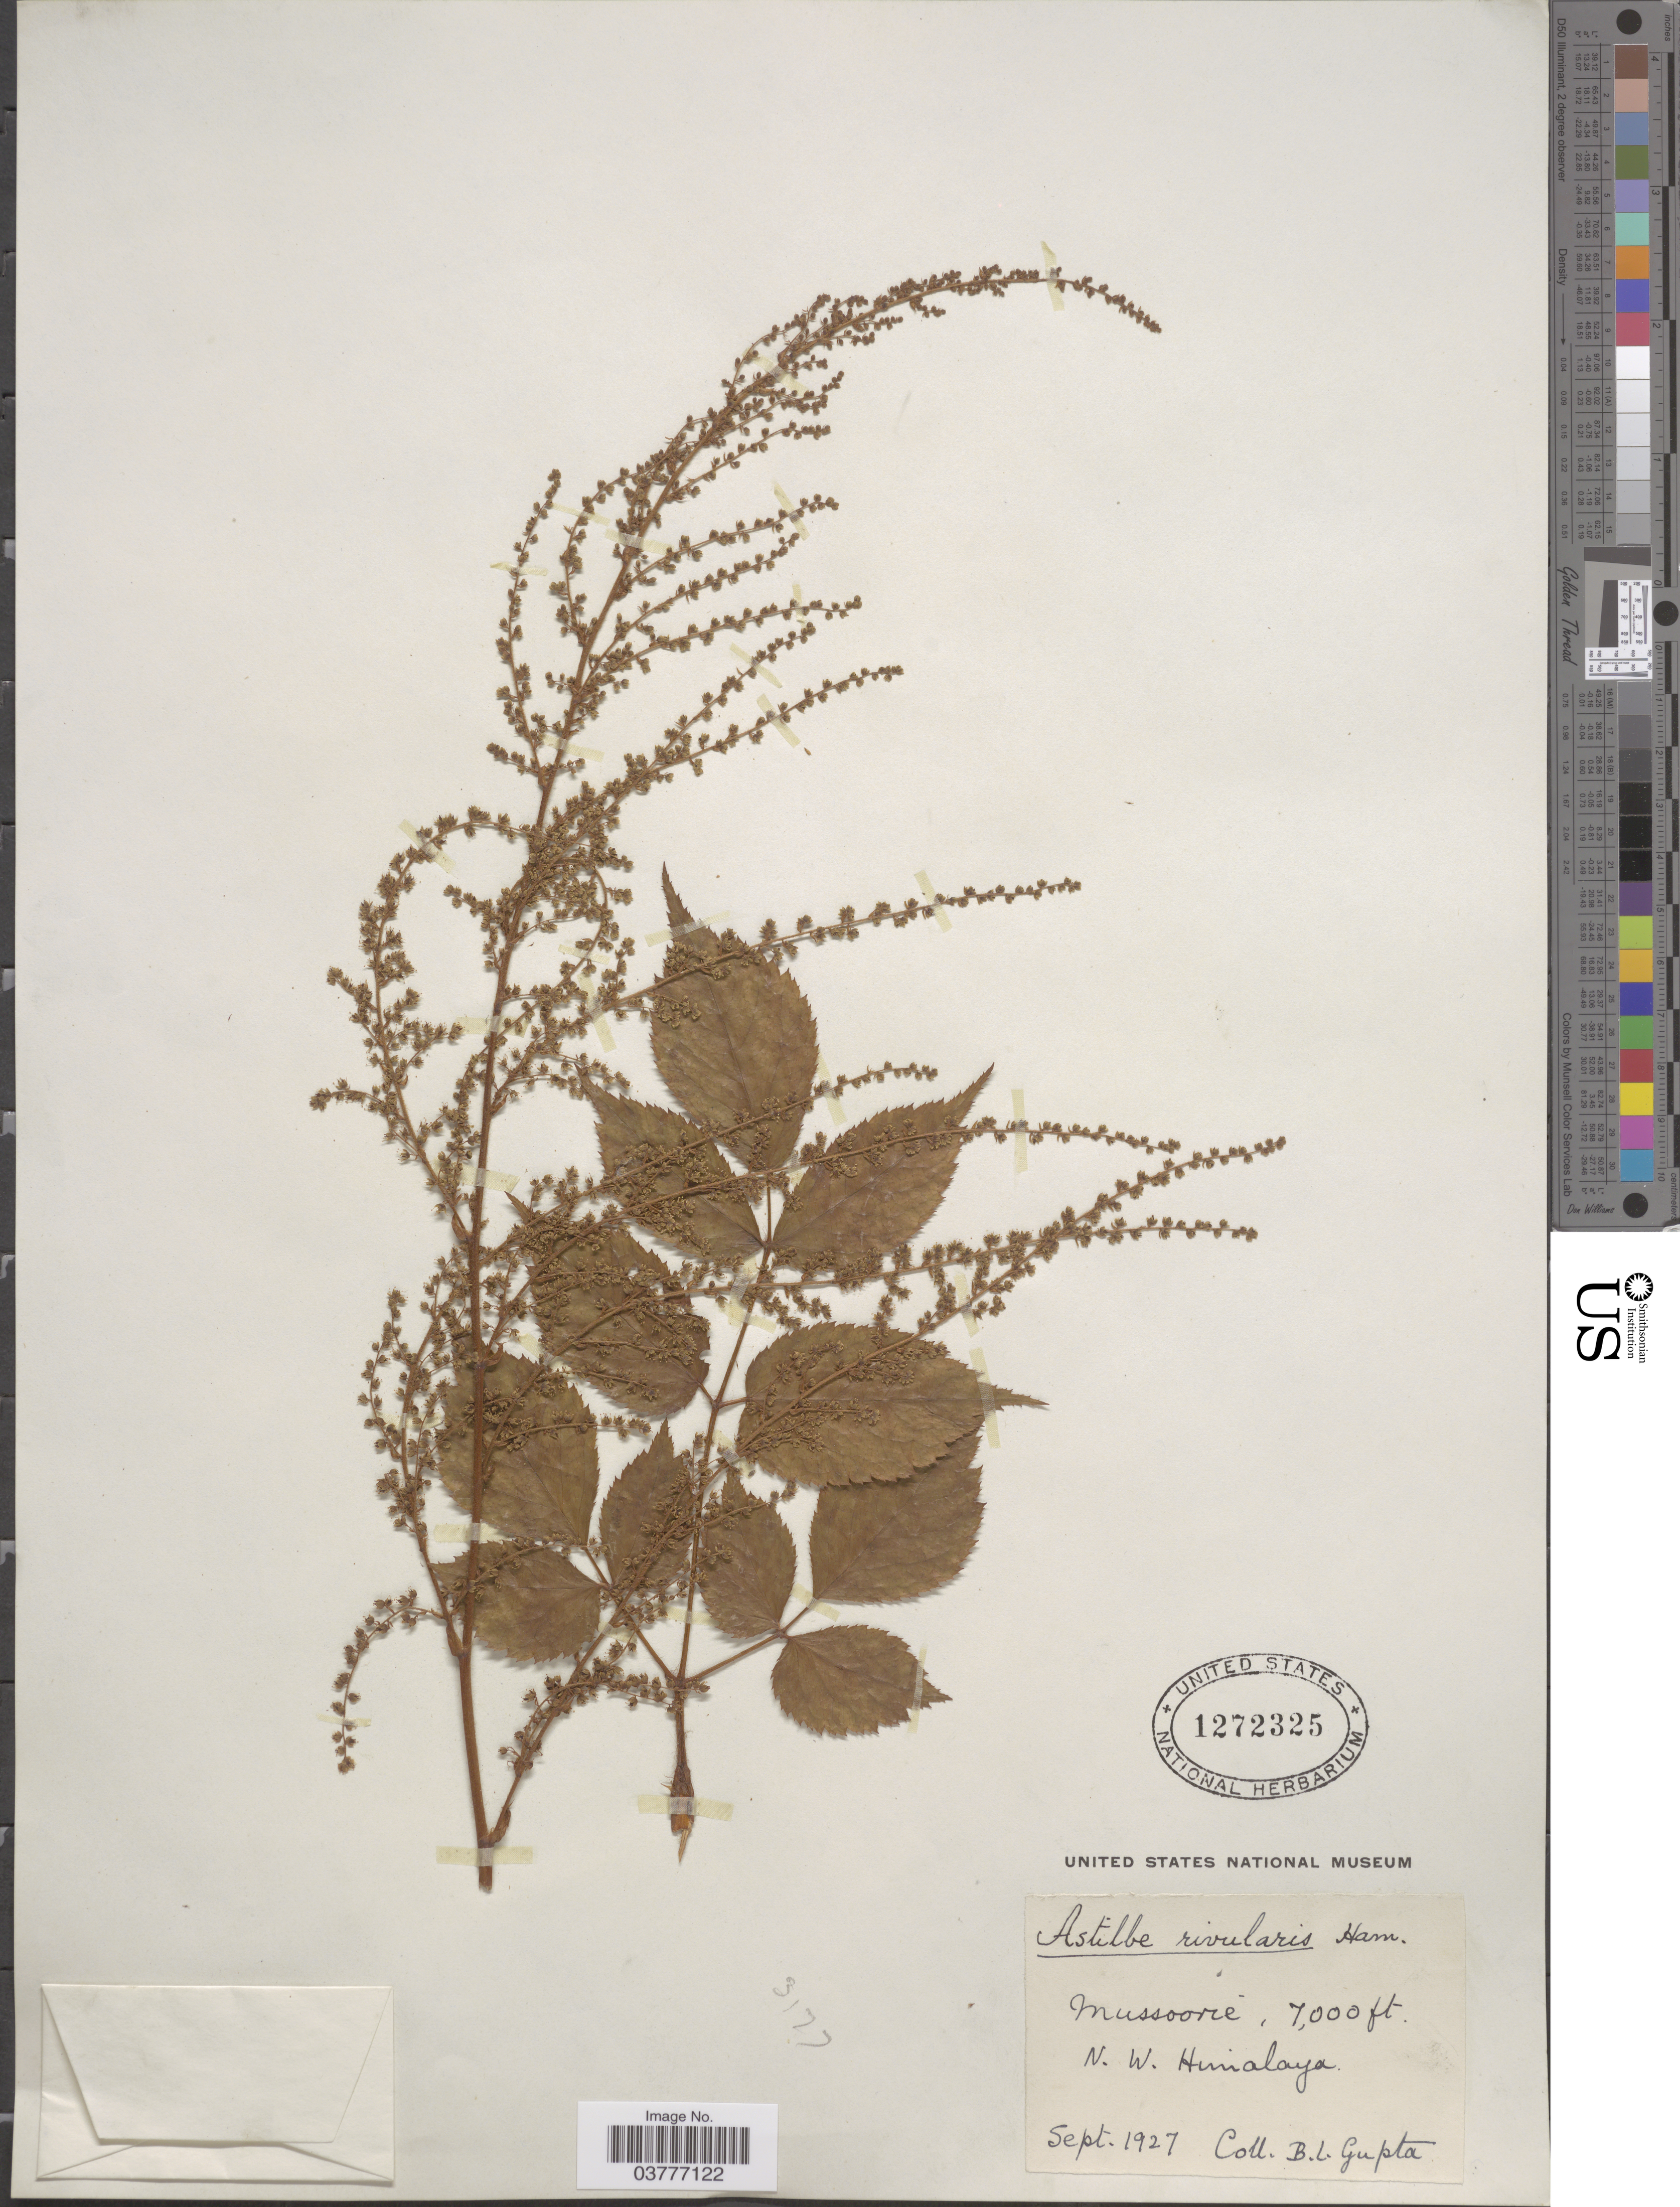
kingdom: Plantae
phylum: Tracheophyta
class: Magnoliopsida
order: Saxifragales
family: Saxifragaceae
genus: Astilbe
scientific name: Astilbe rivularis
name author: Buch.-Ham. ex D. Don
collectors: B. L. Gupta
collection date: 1927-09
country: India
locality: Mussoorie, N. W. Himalaya.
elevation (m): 2134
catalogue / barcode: US 1272325